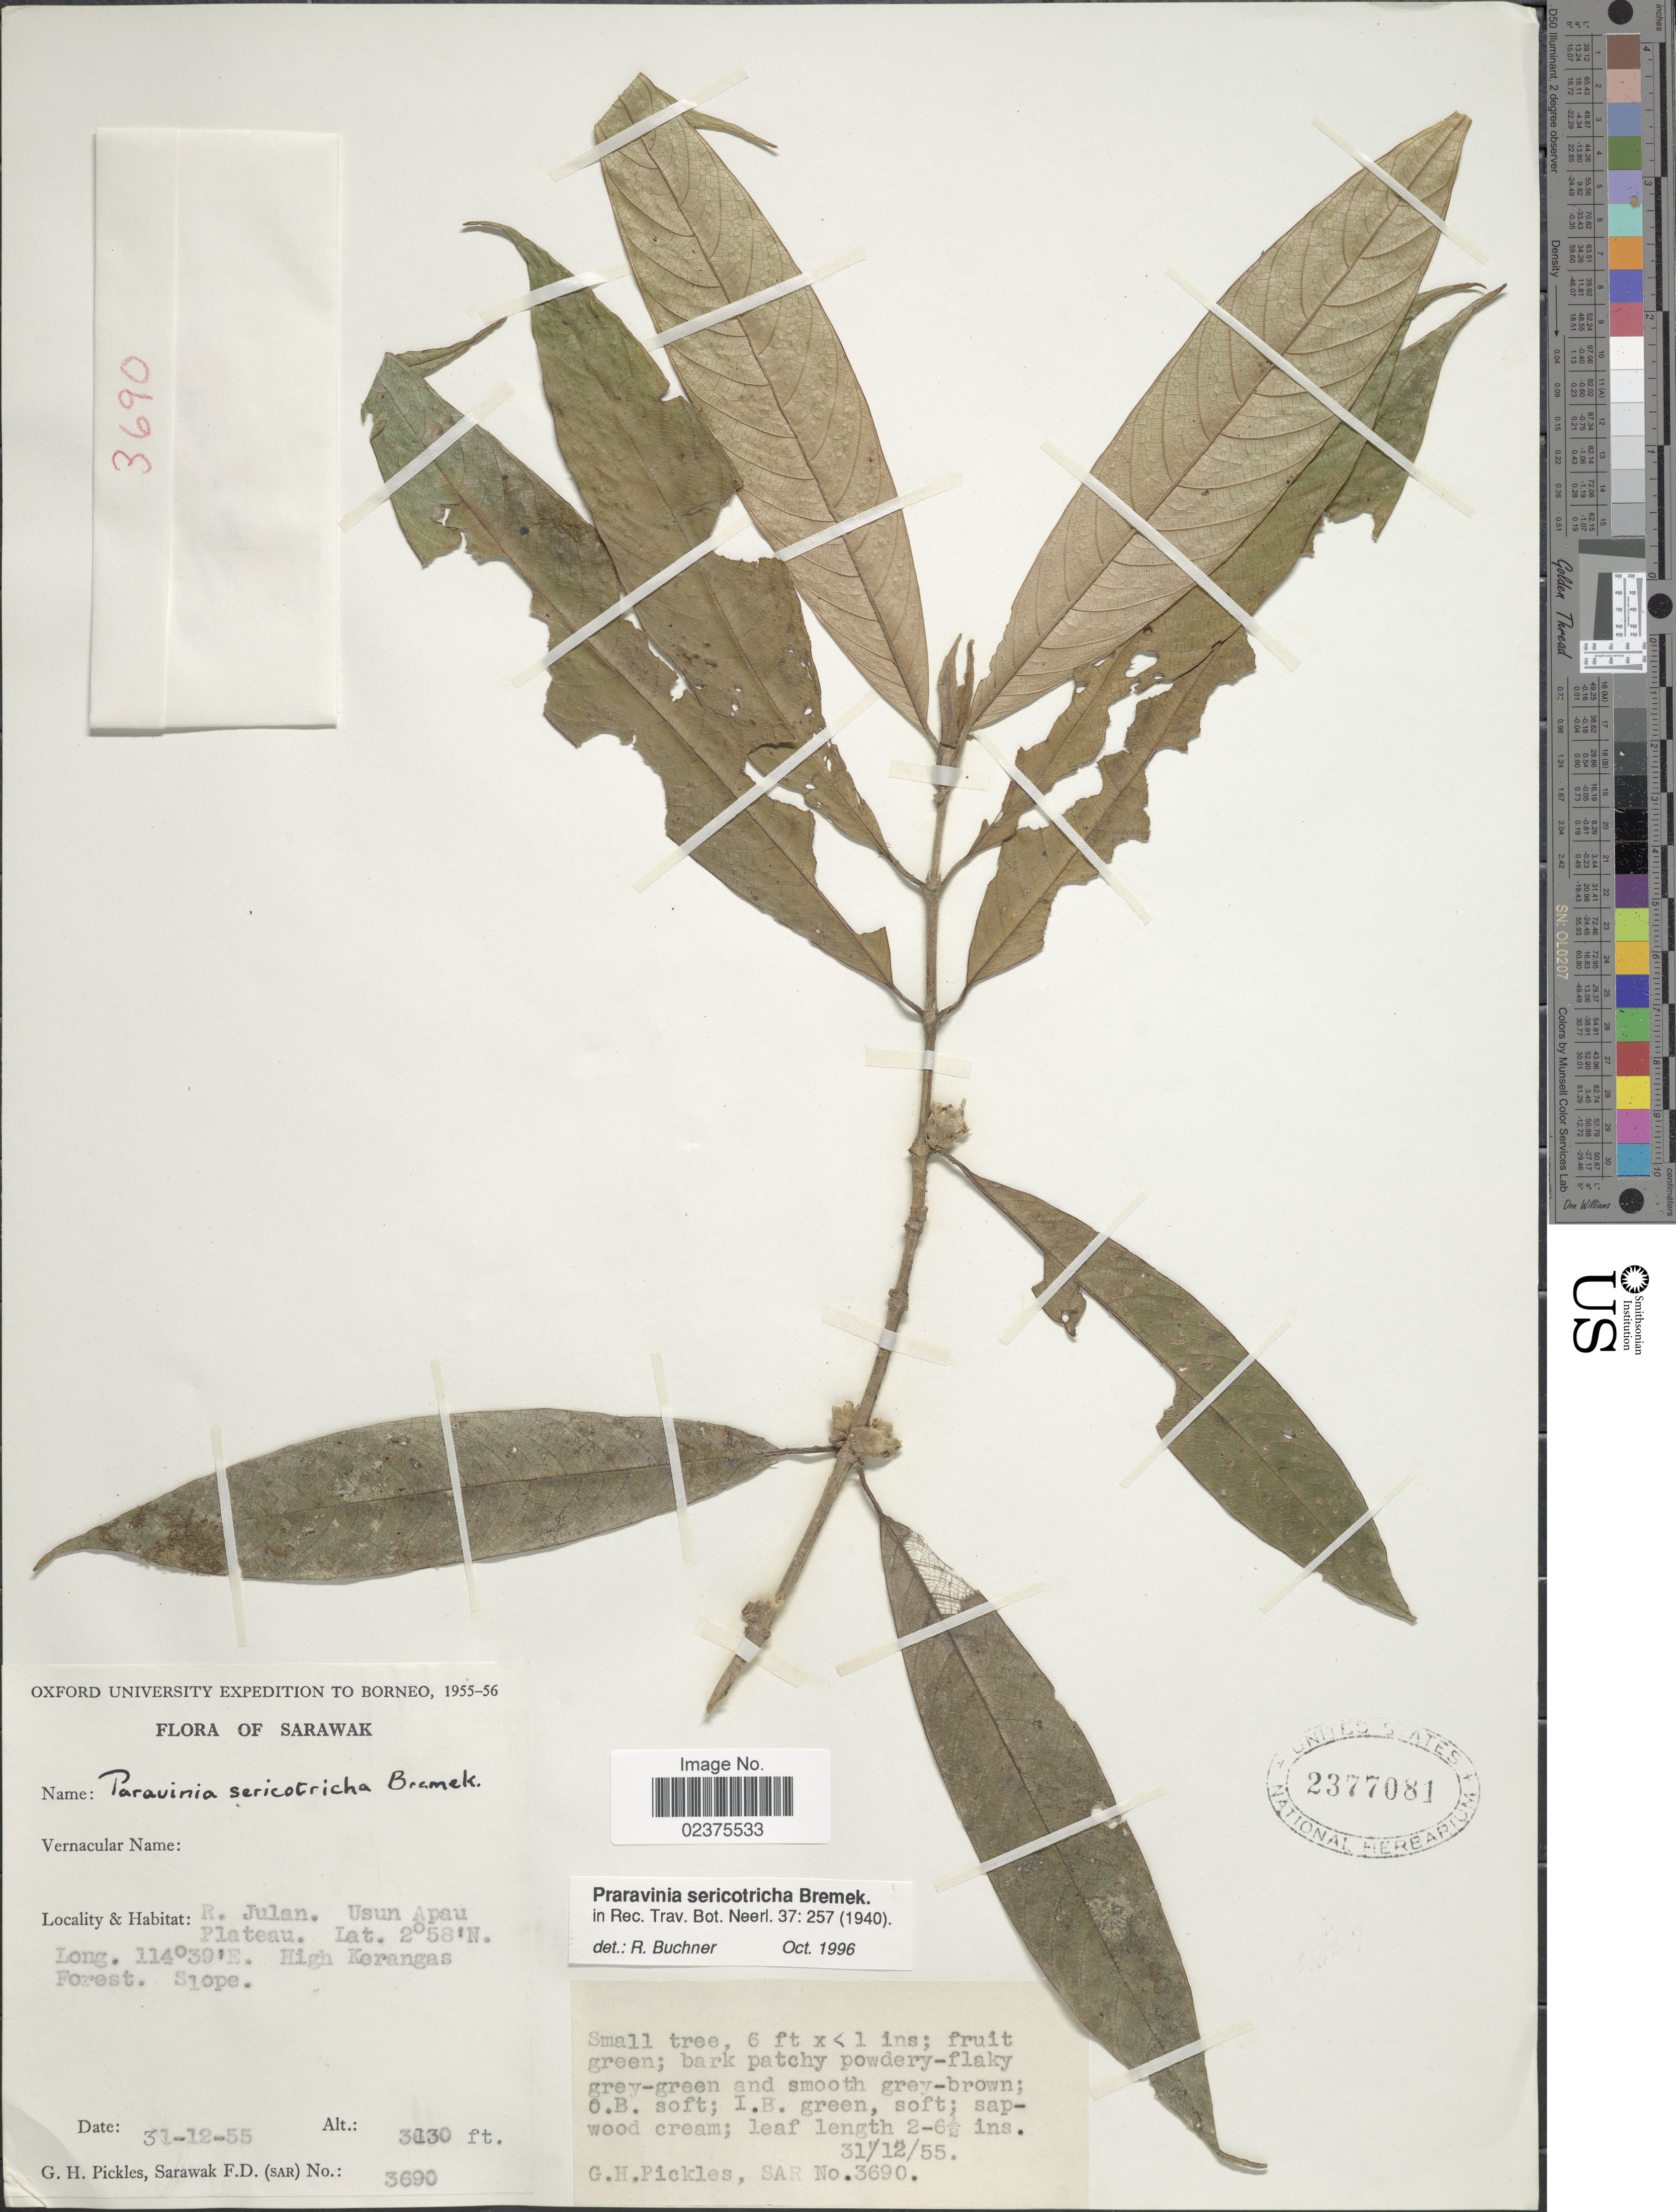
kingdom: Plantae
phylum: Tracheophyta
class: Magnoliopsida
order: Gentianales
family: Rubiaceae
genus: Praravinia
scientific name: Praravinia sericotricha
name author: Bremek.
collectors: G. Pickles & F. Sarawak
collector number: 3690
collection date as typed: Transcribed d/m/y: 31/12/55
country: Malaysia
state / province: Sarawak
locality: R. Julan, Usun Apau, High Kerangas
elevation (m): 954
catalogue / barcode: US 2377081